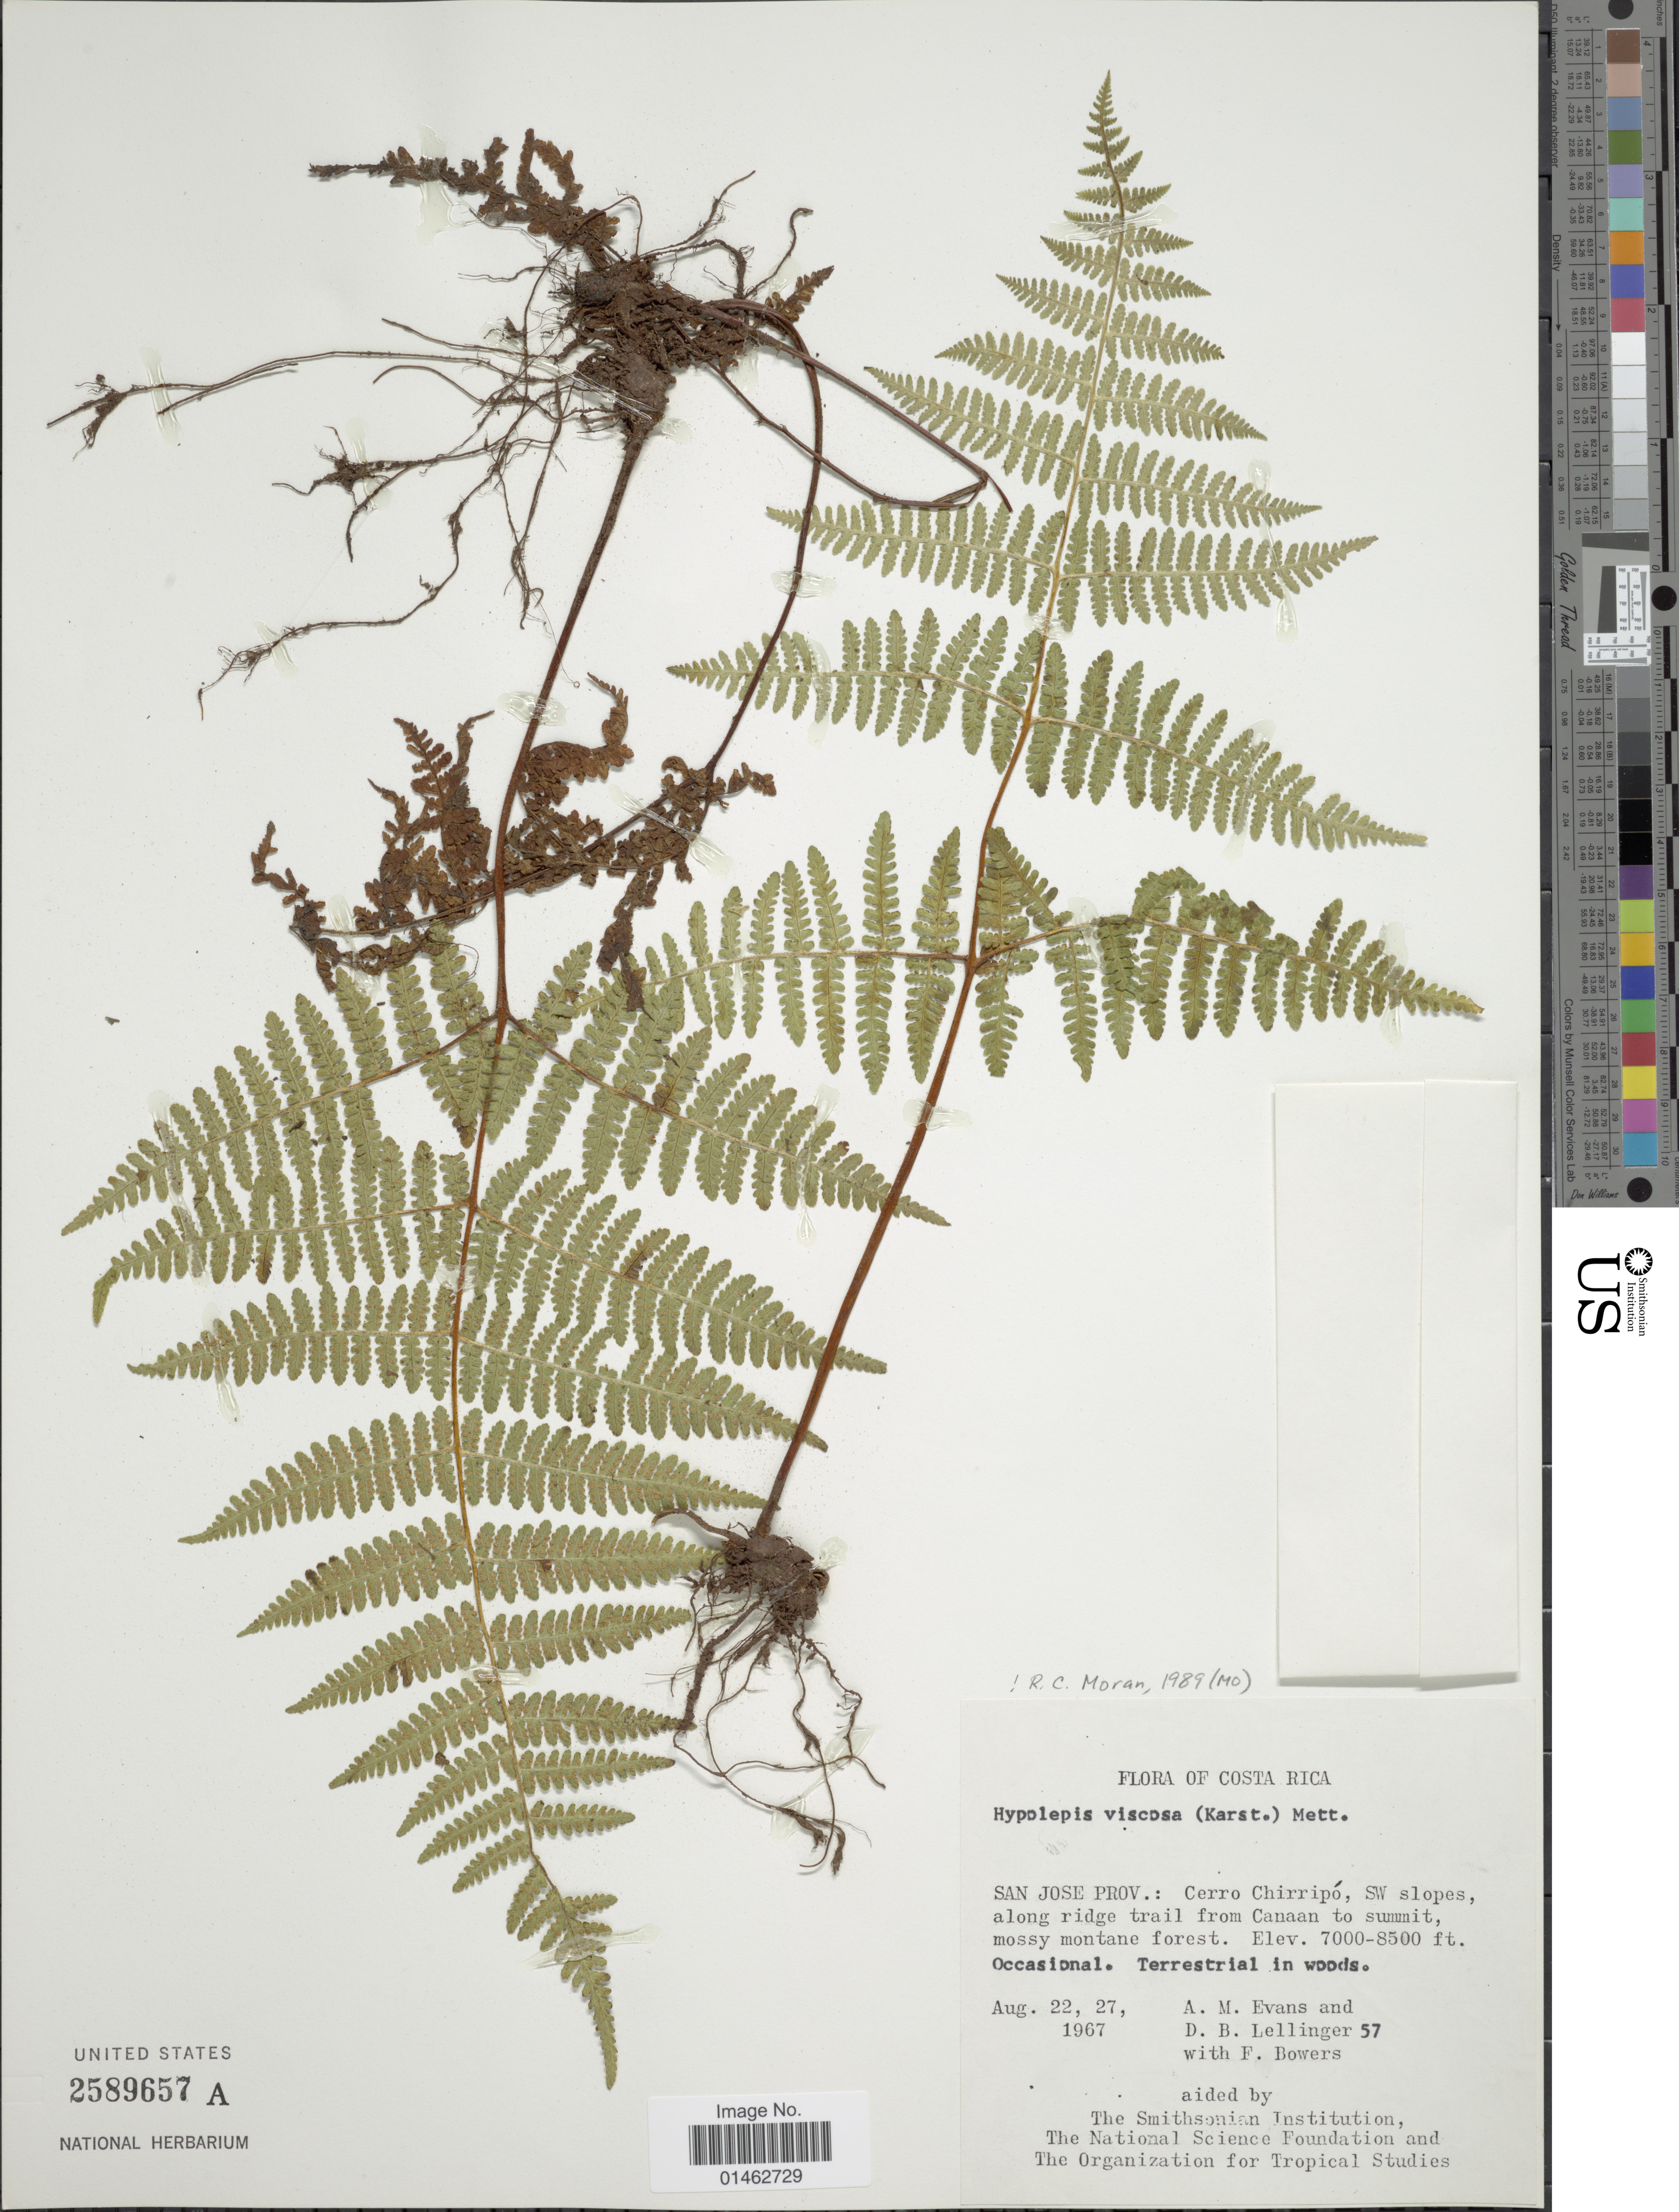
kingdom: Plantae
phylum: Tracheophyta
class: Polypodiopsida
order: Polypodiales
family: Dennstaedtiaceae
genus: Hypolepis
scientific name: Hypolepis viscosa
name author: H. Karst.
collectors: A. M. Evans, D. B. Lellinger & F. Bowers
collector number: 57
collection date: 1967-08-22/1967-08-27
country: Costa Rica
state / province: San José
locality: Cerro Chirripó, SW slopes, along ridge trail from Canaan to summit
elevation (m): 7000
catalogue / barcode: US 2589657A